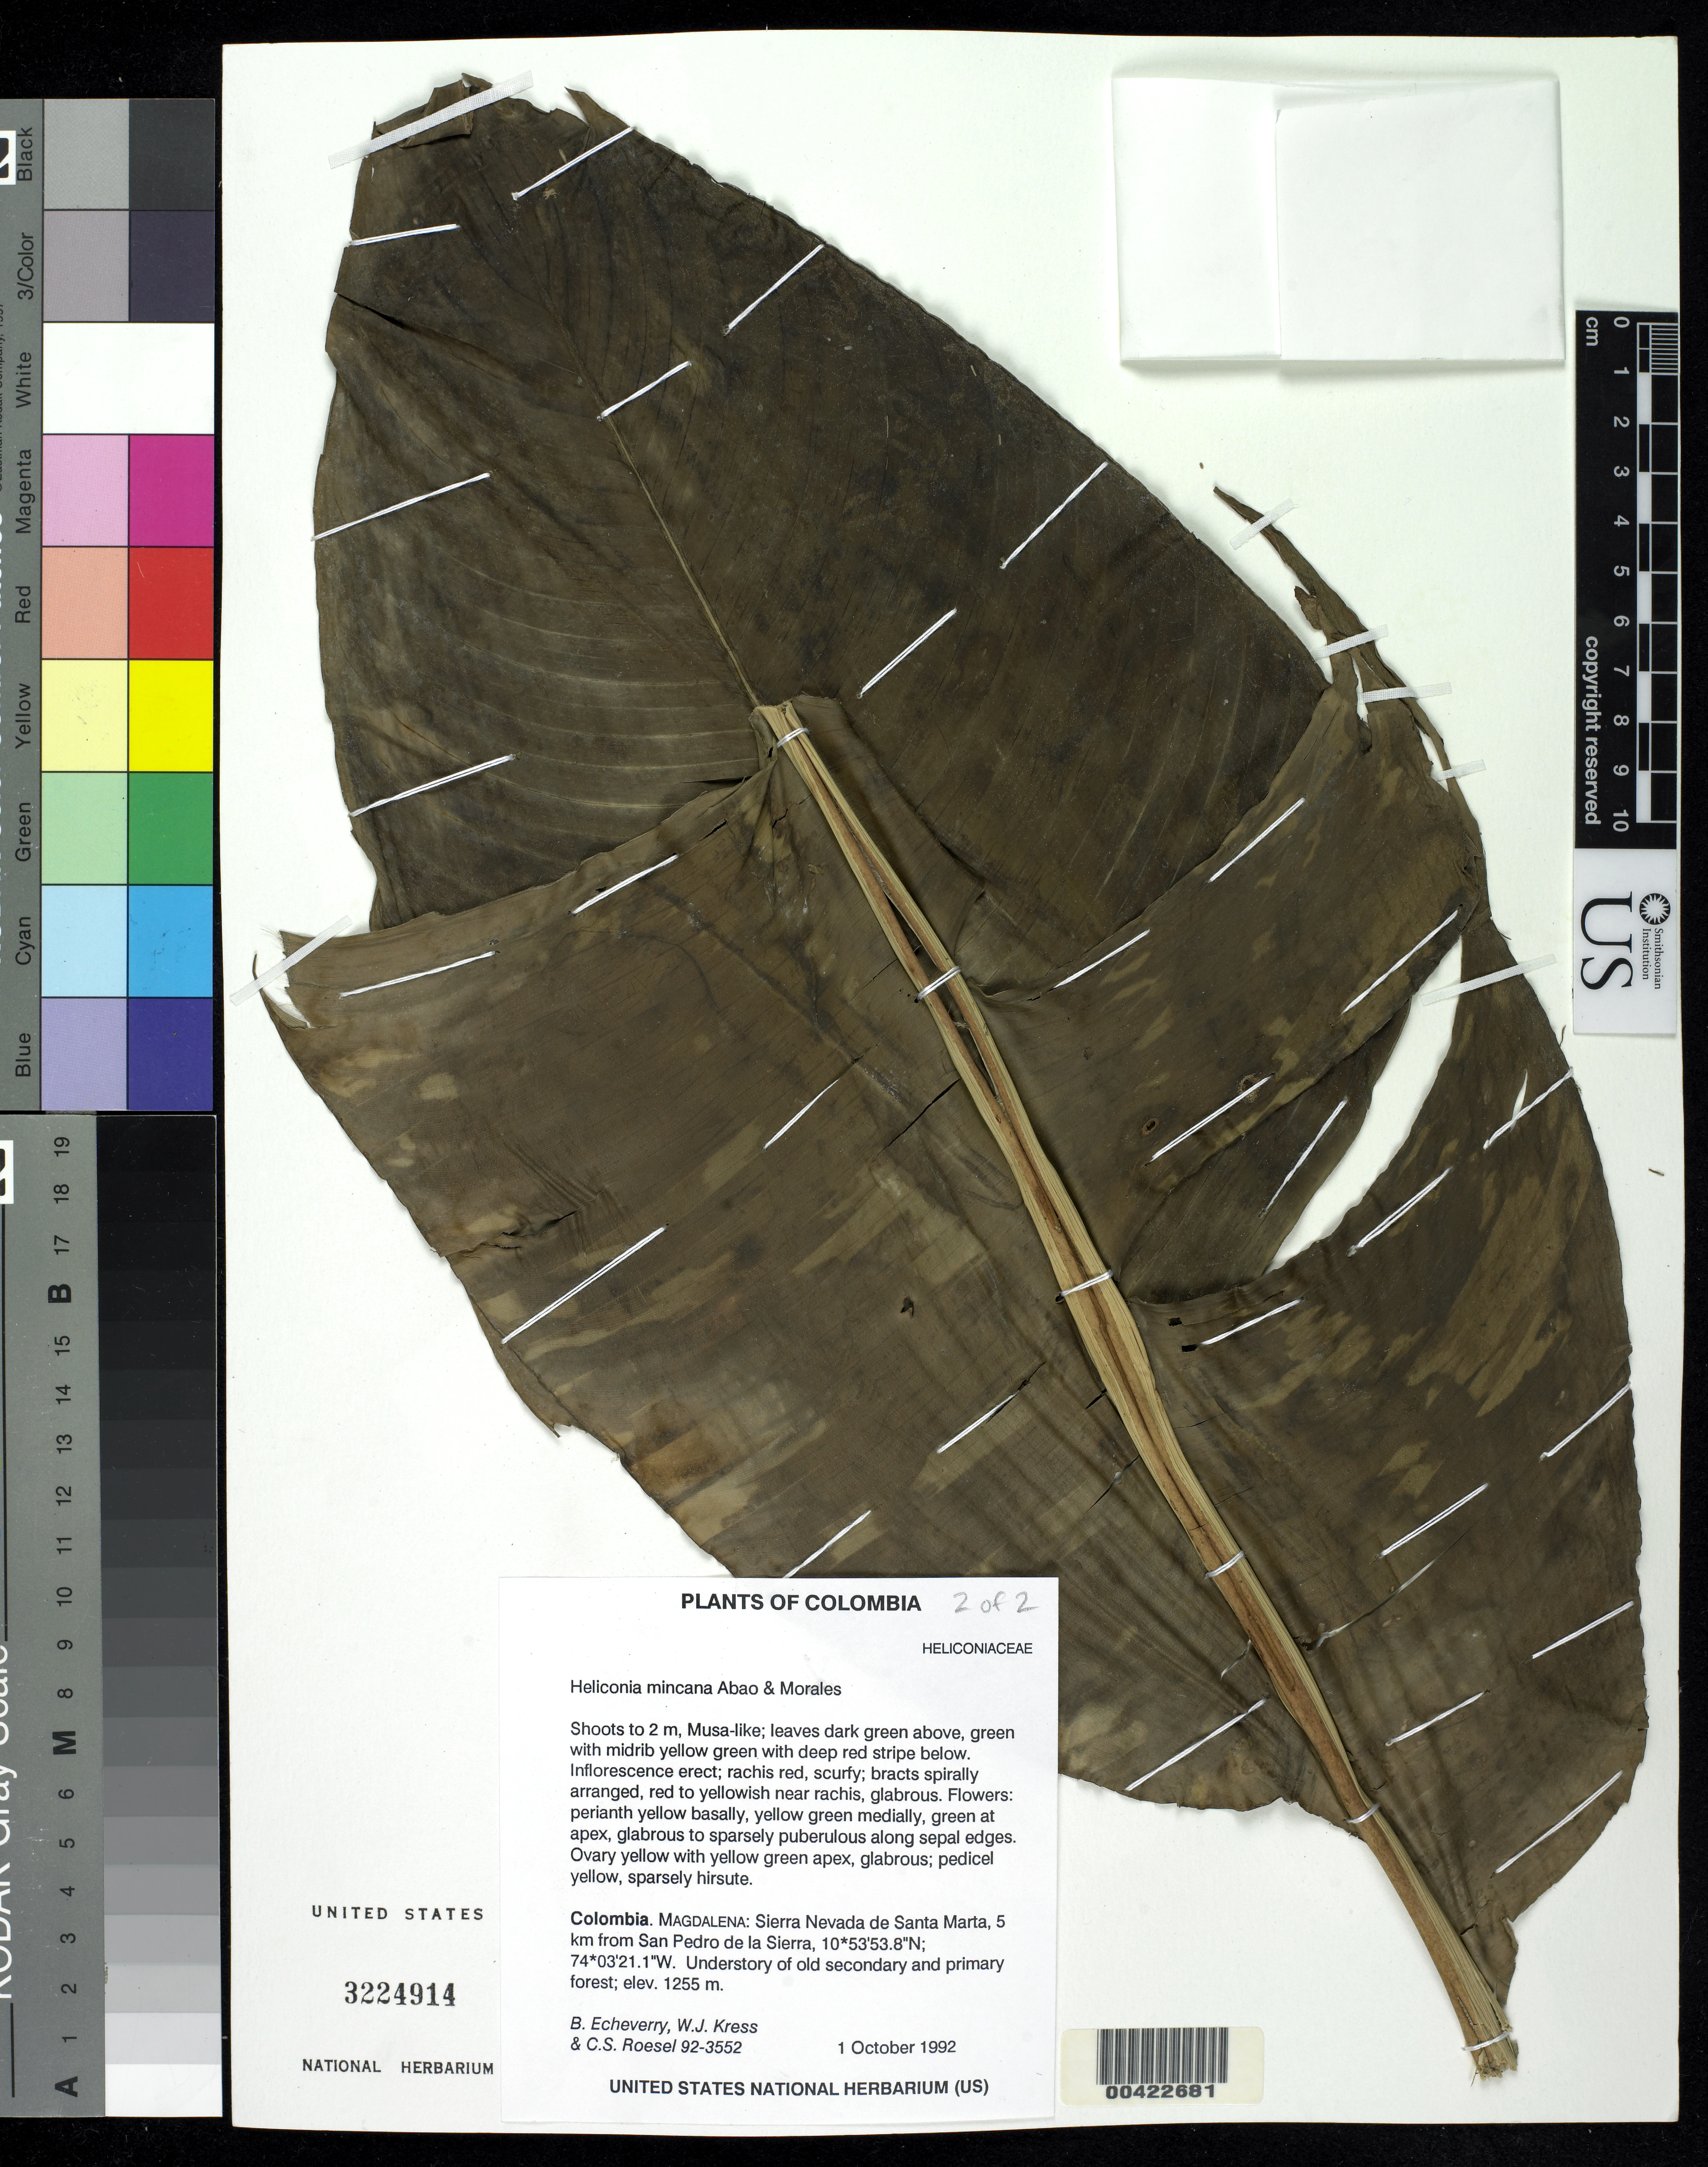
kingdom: Plantae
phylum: Tracheophyta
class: Liliopsida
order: Zingiberales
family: Heliconiaceae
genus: Heliconia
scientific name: Heliconia mincana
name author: Abalo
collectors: B. Echeverry, W. J. Kress & C. S. Roesel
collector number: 92-3552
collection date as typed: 01 Oct 1992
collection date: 1992-10-01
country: Colombia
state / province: Magdalena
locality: Sierra Nevada de Santa Marta, from San Pedro de La Sierra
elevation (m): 434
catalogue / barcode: US 3224914